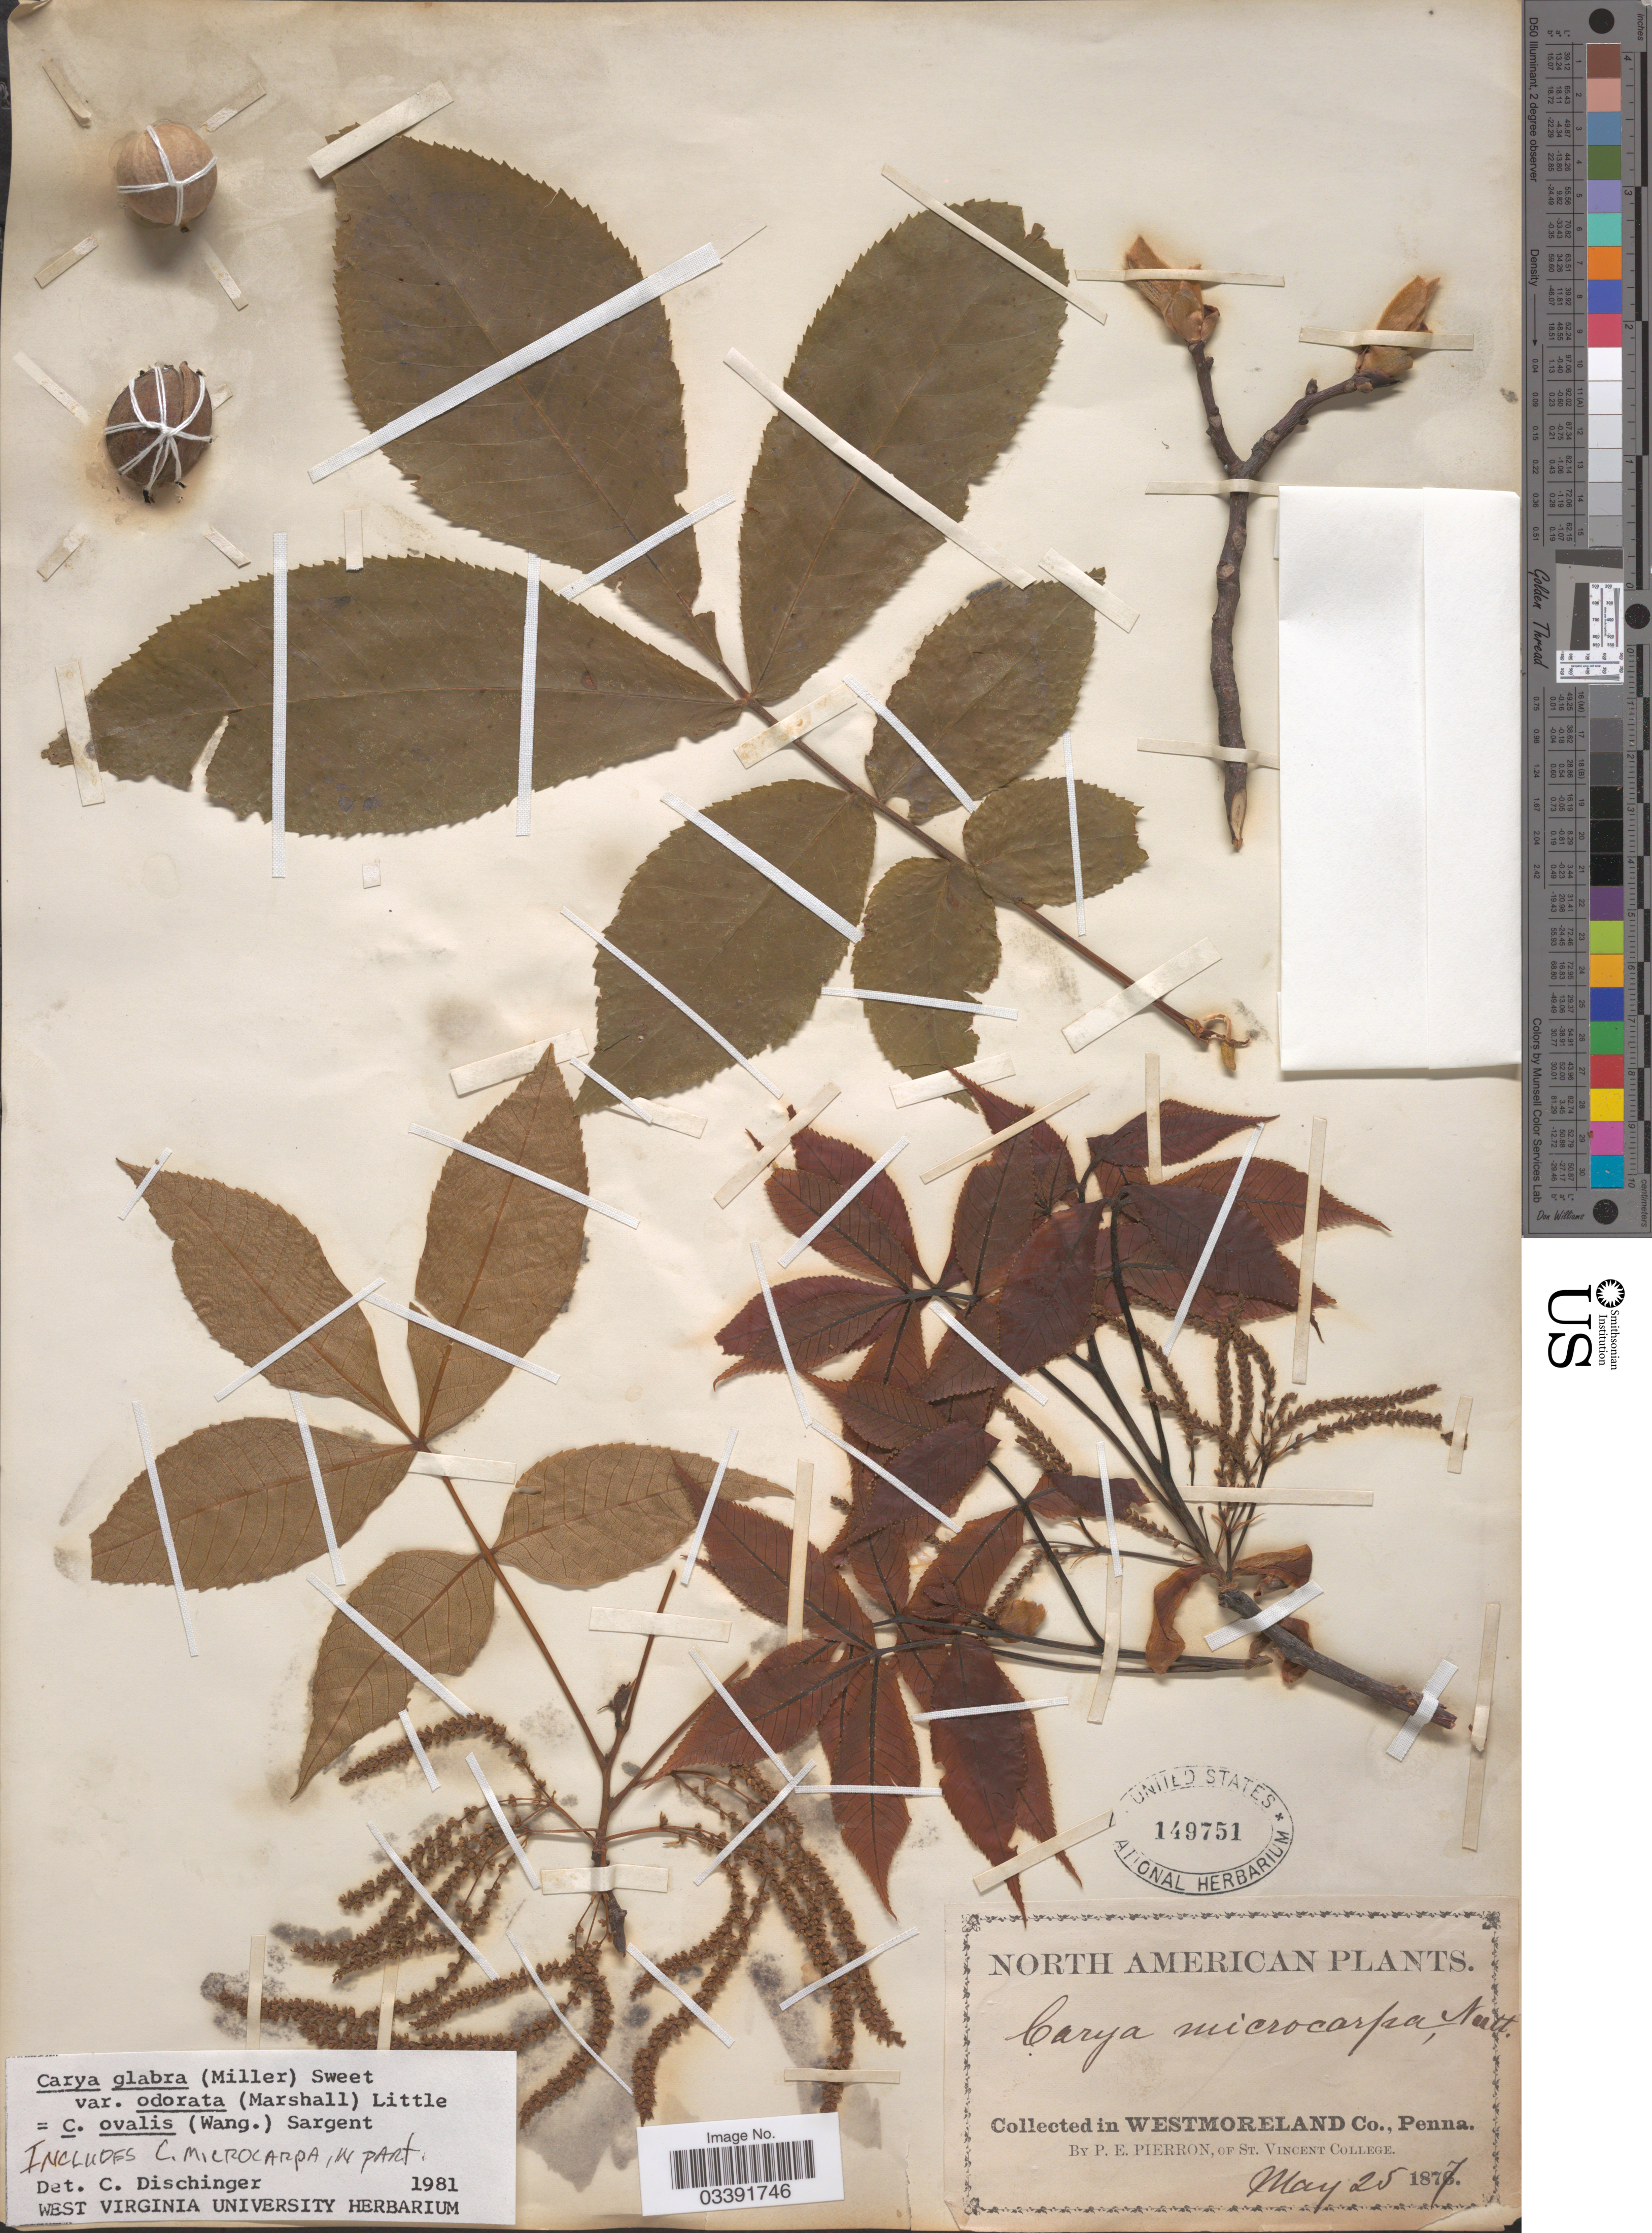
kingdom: Plantae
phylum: Tracheophyta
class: Magnoliopsida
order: Fagales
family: Juglandaceae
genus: Carya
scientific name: Carya glabra var. odorata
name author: (Marshall) Little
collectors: P. Pierron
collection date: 1877-05-25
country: United States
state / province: Pennsylvania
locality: Westmoreland Co.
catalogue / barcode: US 149751